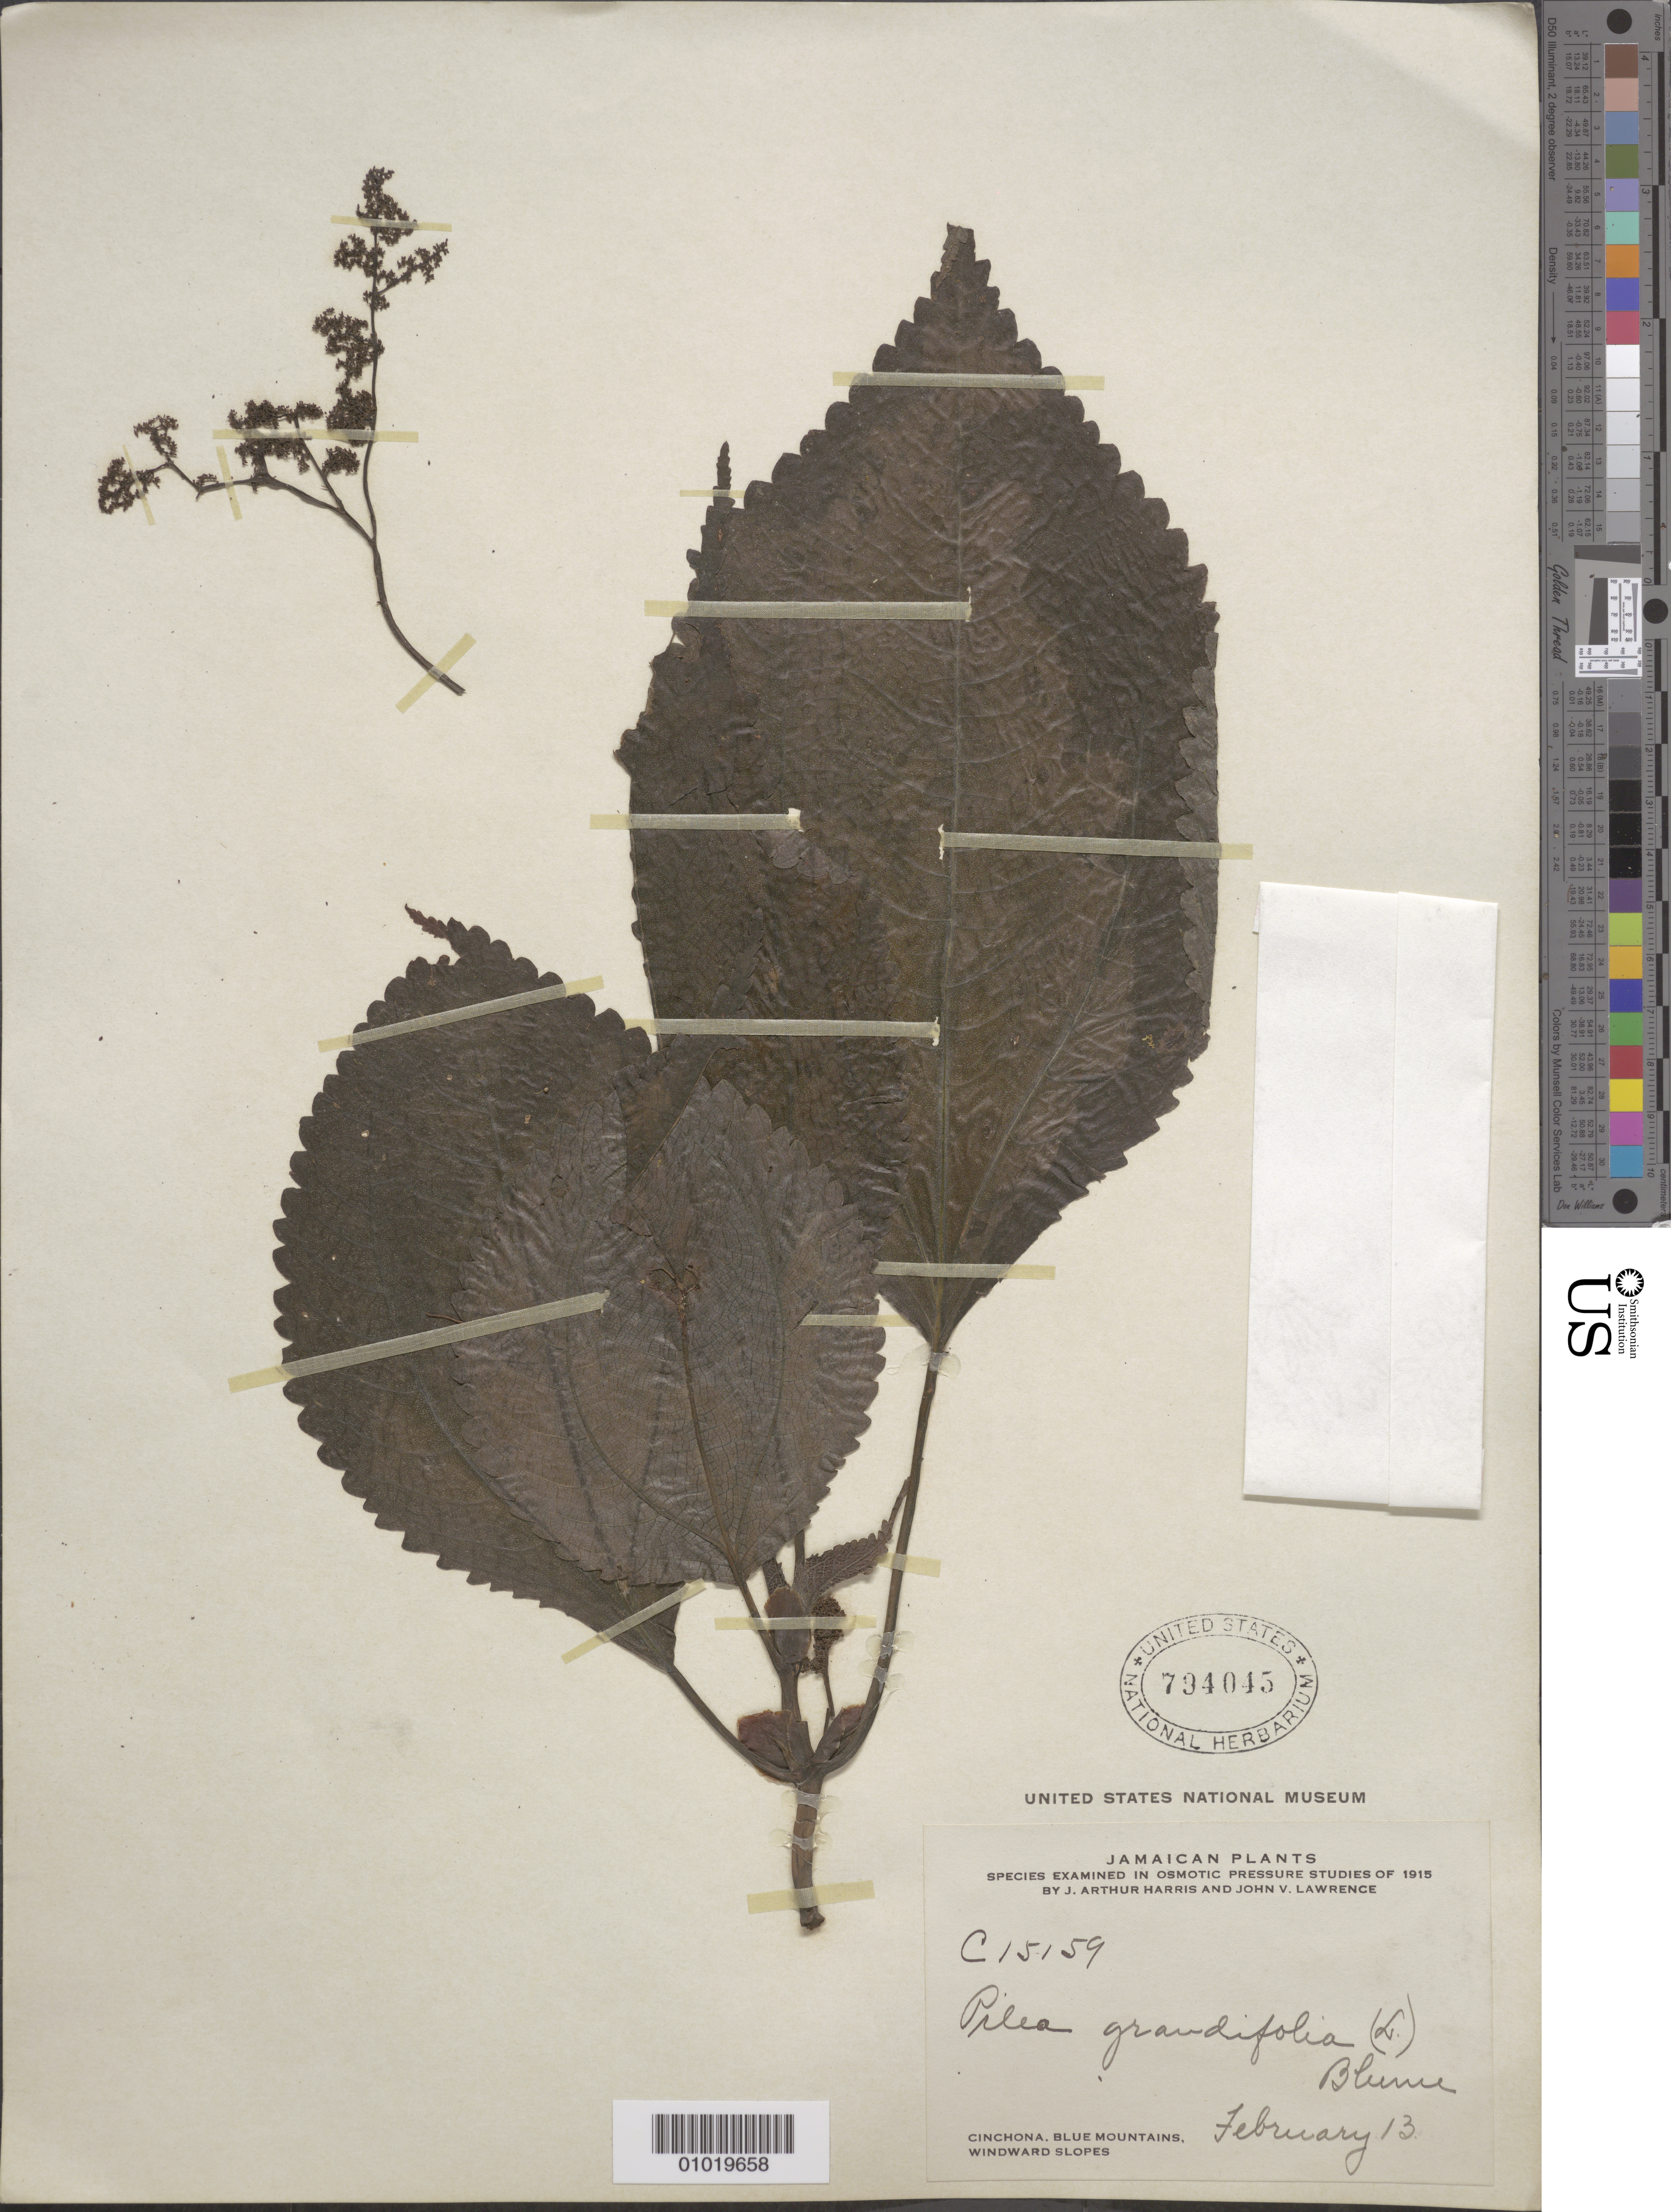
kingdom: Plantae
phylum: Tracheophyta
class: Magnoliopsida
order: Rosales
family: Urticaceae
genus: Pilea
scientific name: Pilea grandifolia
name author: (L.) Blume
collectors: J. A. Harris & J. Lawrence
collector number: C15159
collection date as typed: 13 Feb 1915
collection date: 1915-02-13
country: Jamaica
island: Jamaica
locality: Cinchona, Blue Mountains, Windward Slopes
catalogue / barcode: US 794045